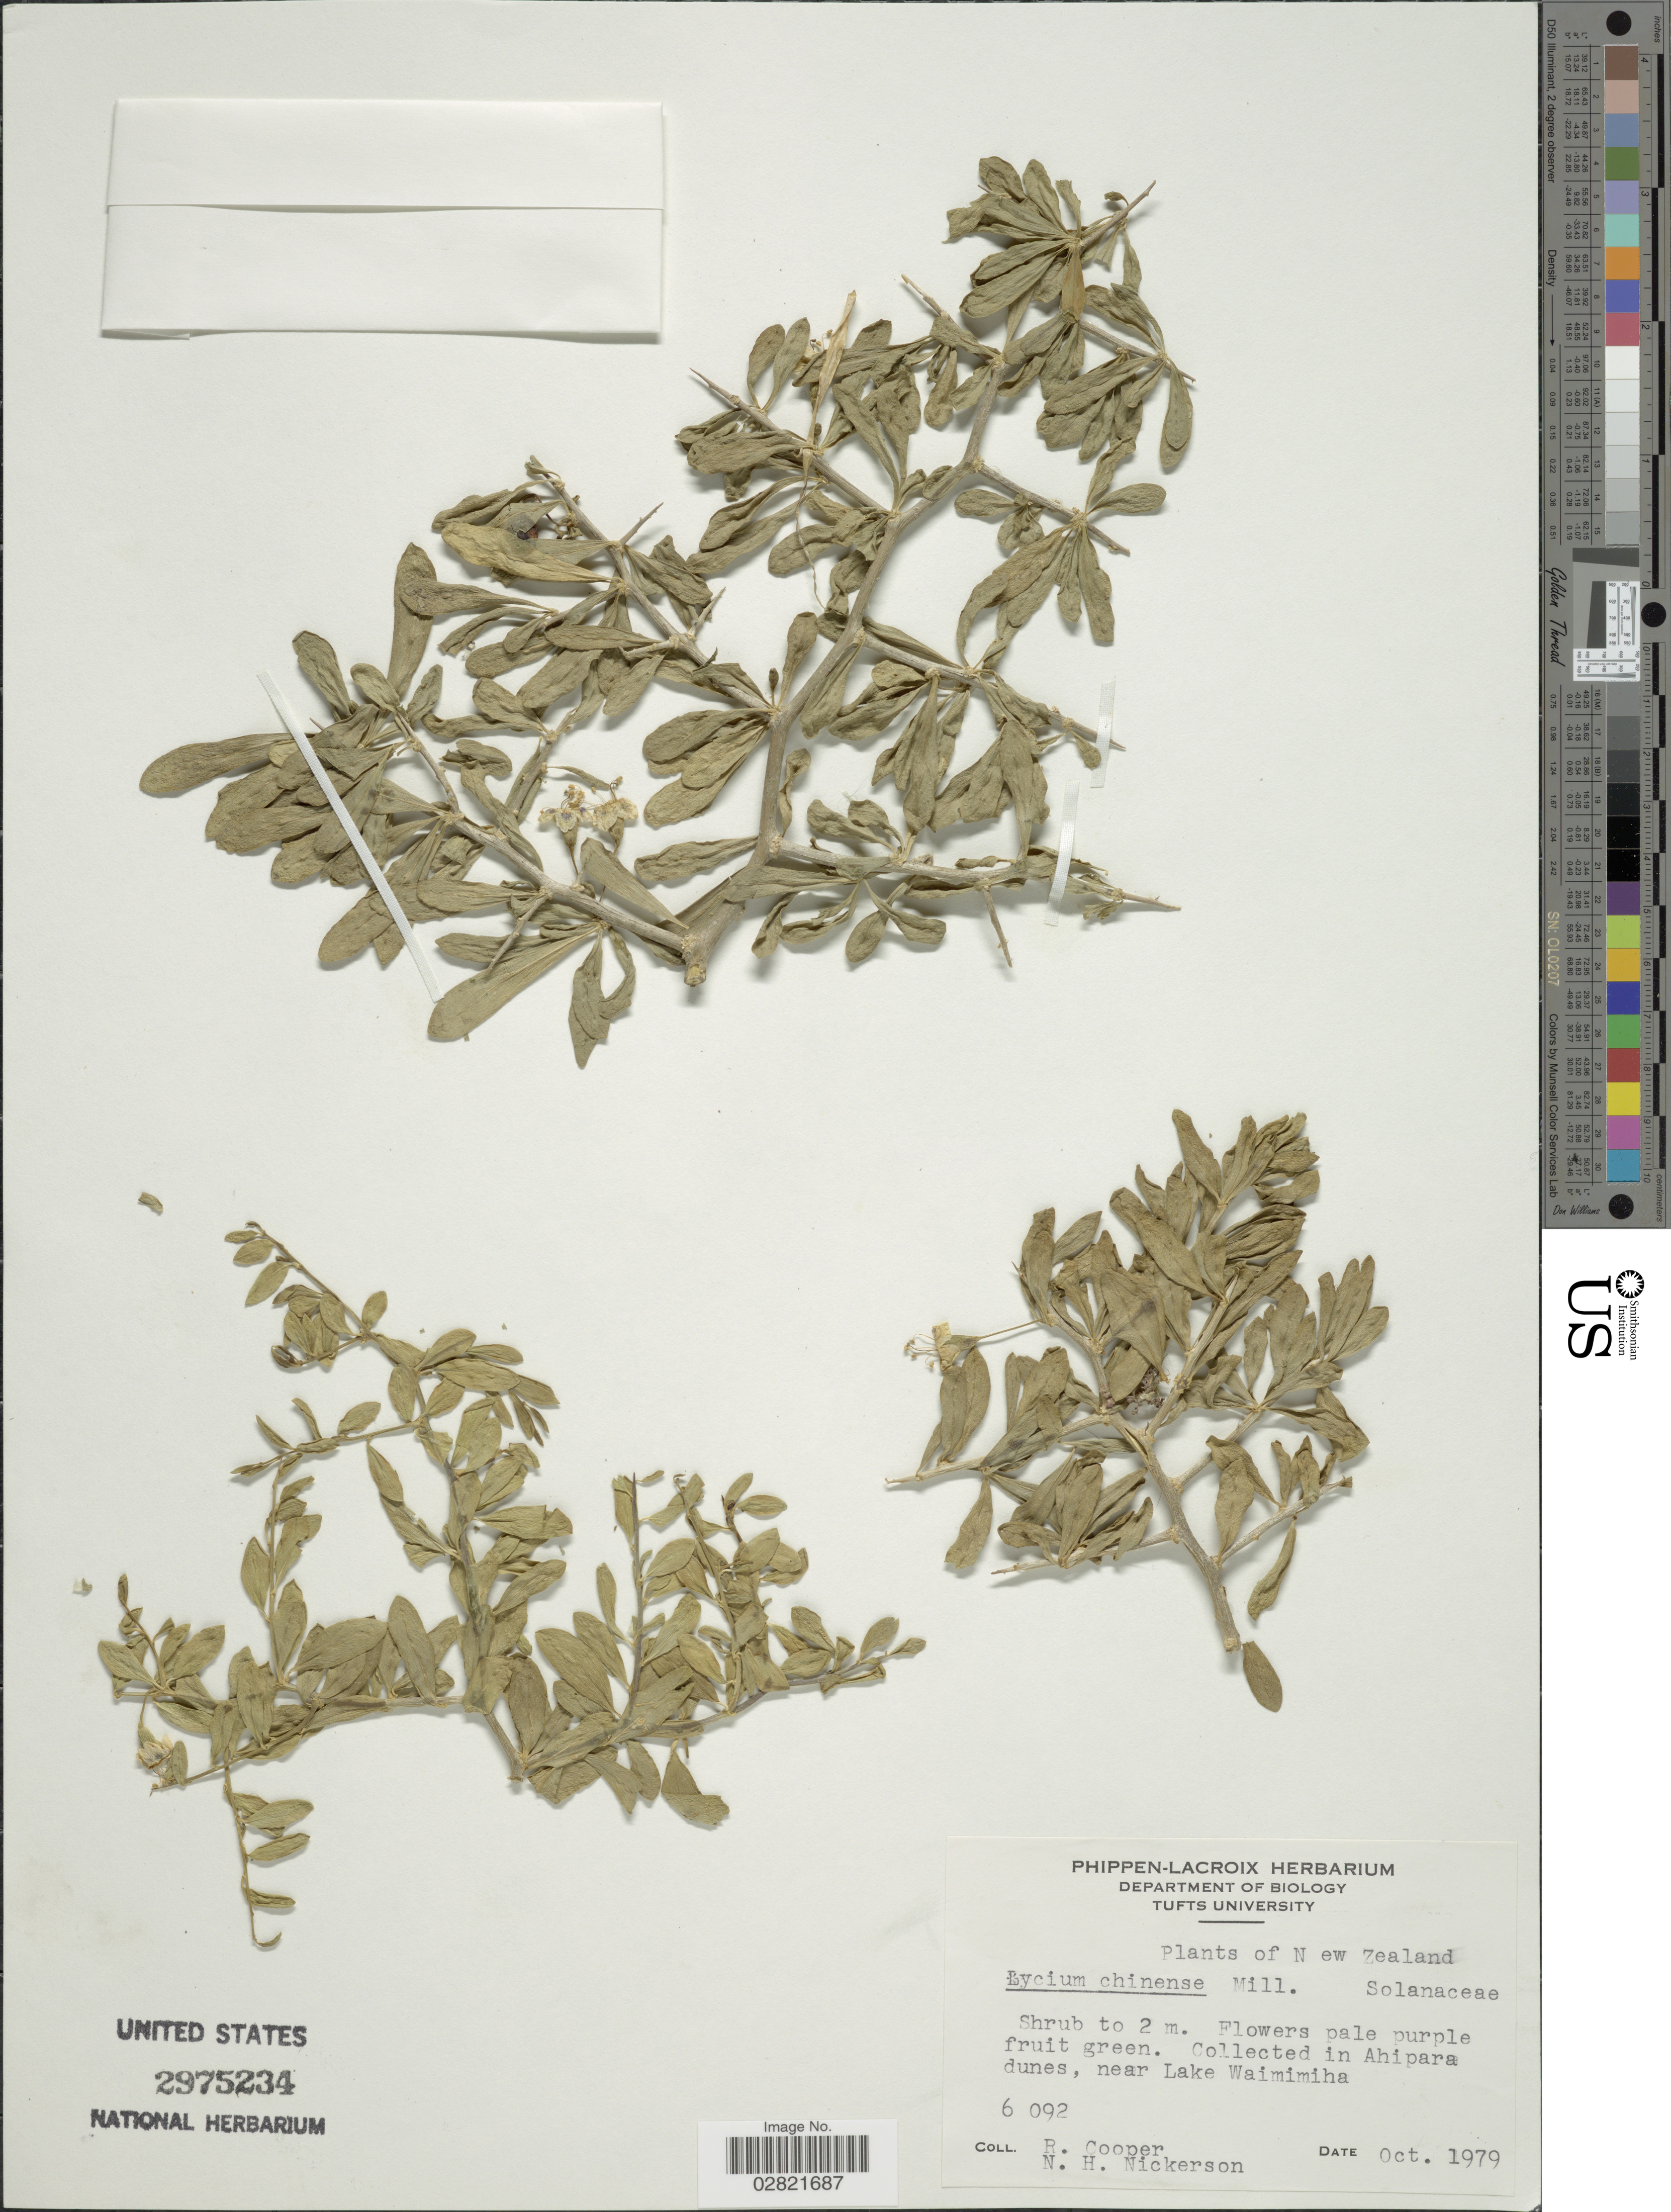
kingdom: Plantae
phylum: Tracheophyta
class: Magnoliopsida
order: Solanales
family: Solanaceae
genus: Lycium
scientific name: Lycium chinense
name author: Mill.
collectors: R. Cooper & N. Nickerson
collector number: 6092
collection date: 1979-10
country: New Zealand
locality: In Ahipara dunes, near Lake Waimimiha.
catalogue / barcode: US 2975234